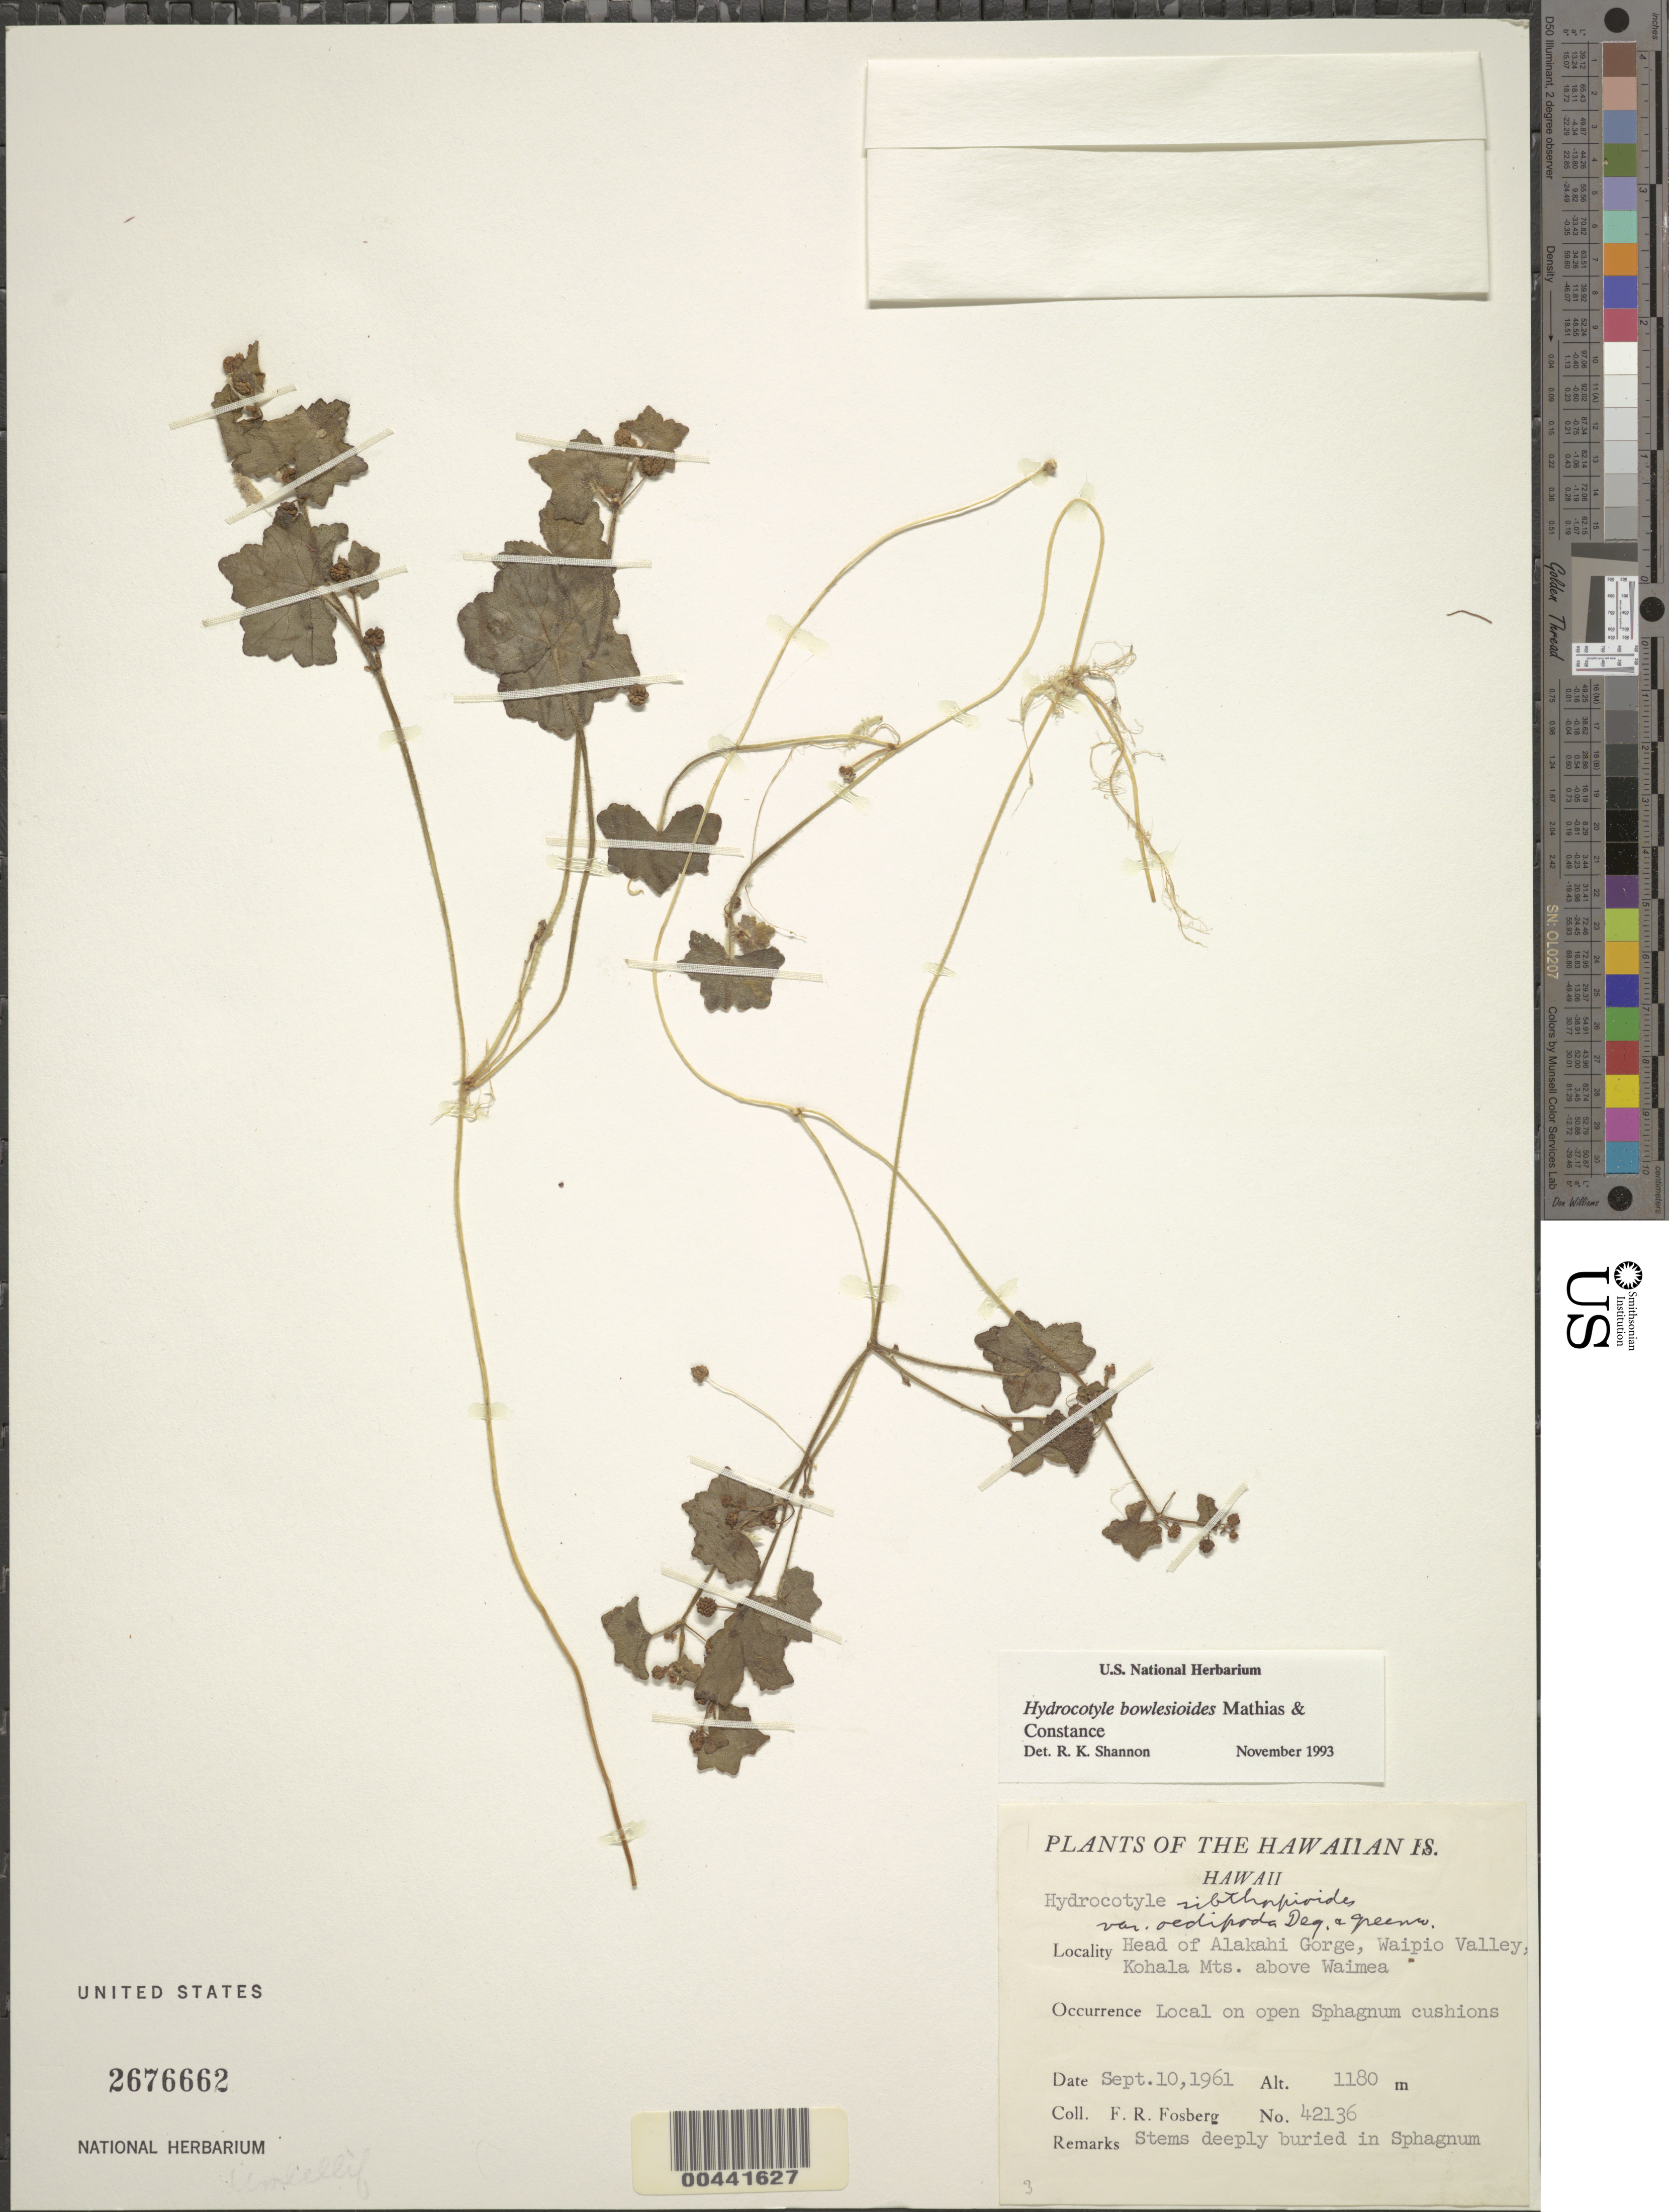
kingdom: Plantae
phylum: Tracheophyta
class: Magnoliopsida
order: Apiales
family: Araliaceae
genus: Hydrocotyle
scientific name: Hydrocotyle bowlesioides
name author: Mathias & Constance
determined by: Shannon, R. K., (UNITED STATES)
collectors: F. R. Fosberg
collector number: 42136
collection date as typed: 10 Sep 1961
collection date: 1961-09-10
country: United States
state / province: Hawaii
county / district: Hawaii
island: Hawaii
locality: Hd. of Alakahi Gorge, Wiapio Valley, Kohala Mts. above Waimea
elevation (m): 1180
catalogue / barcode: US 2676662